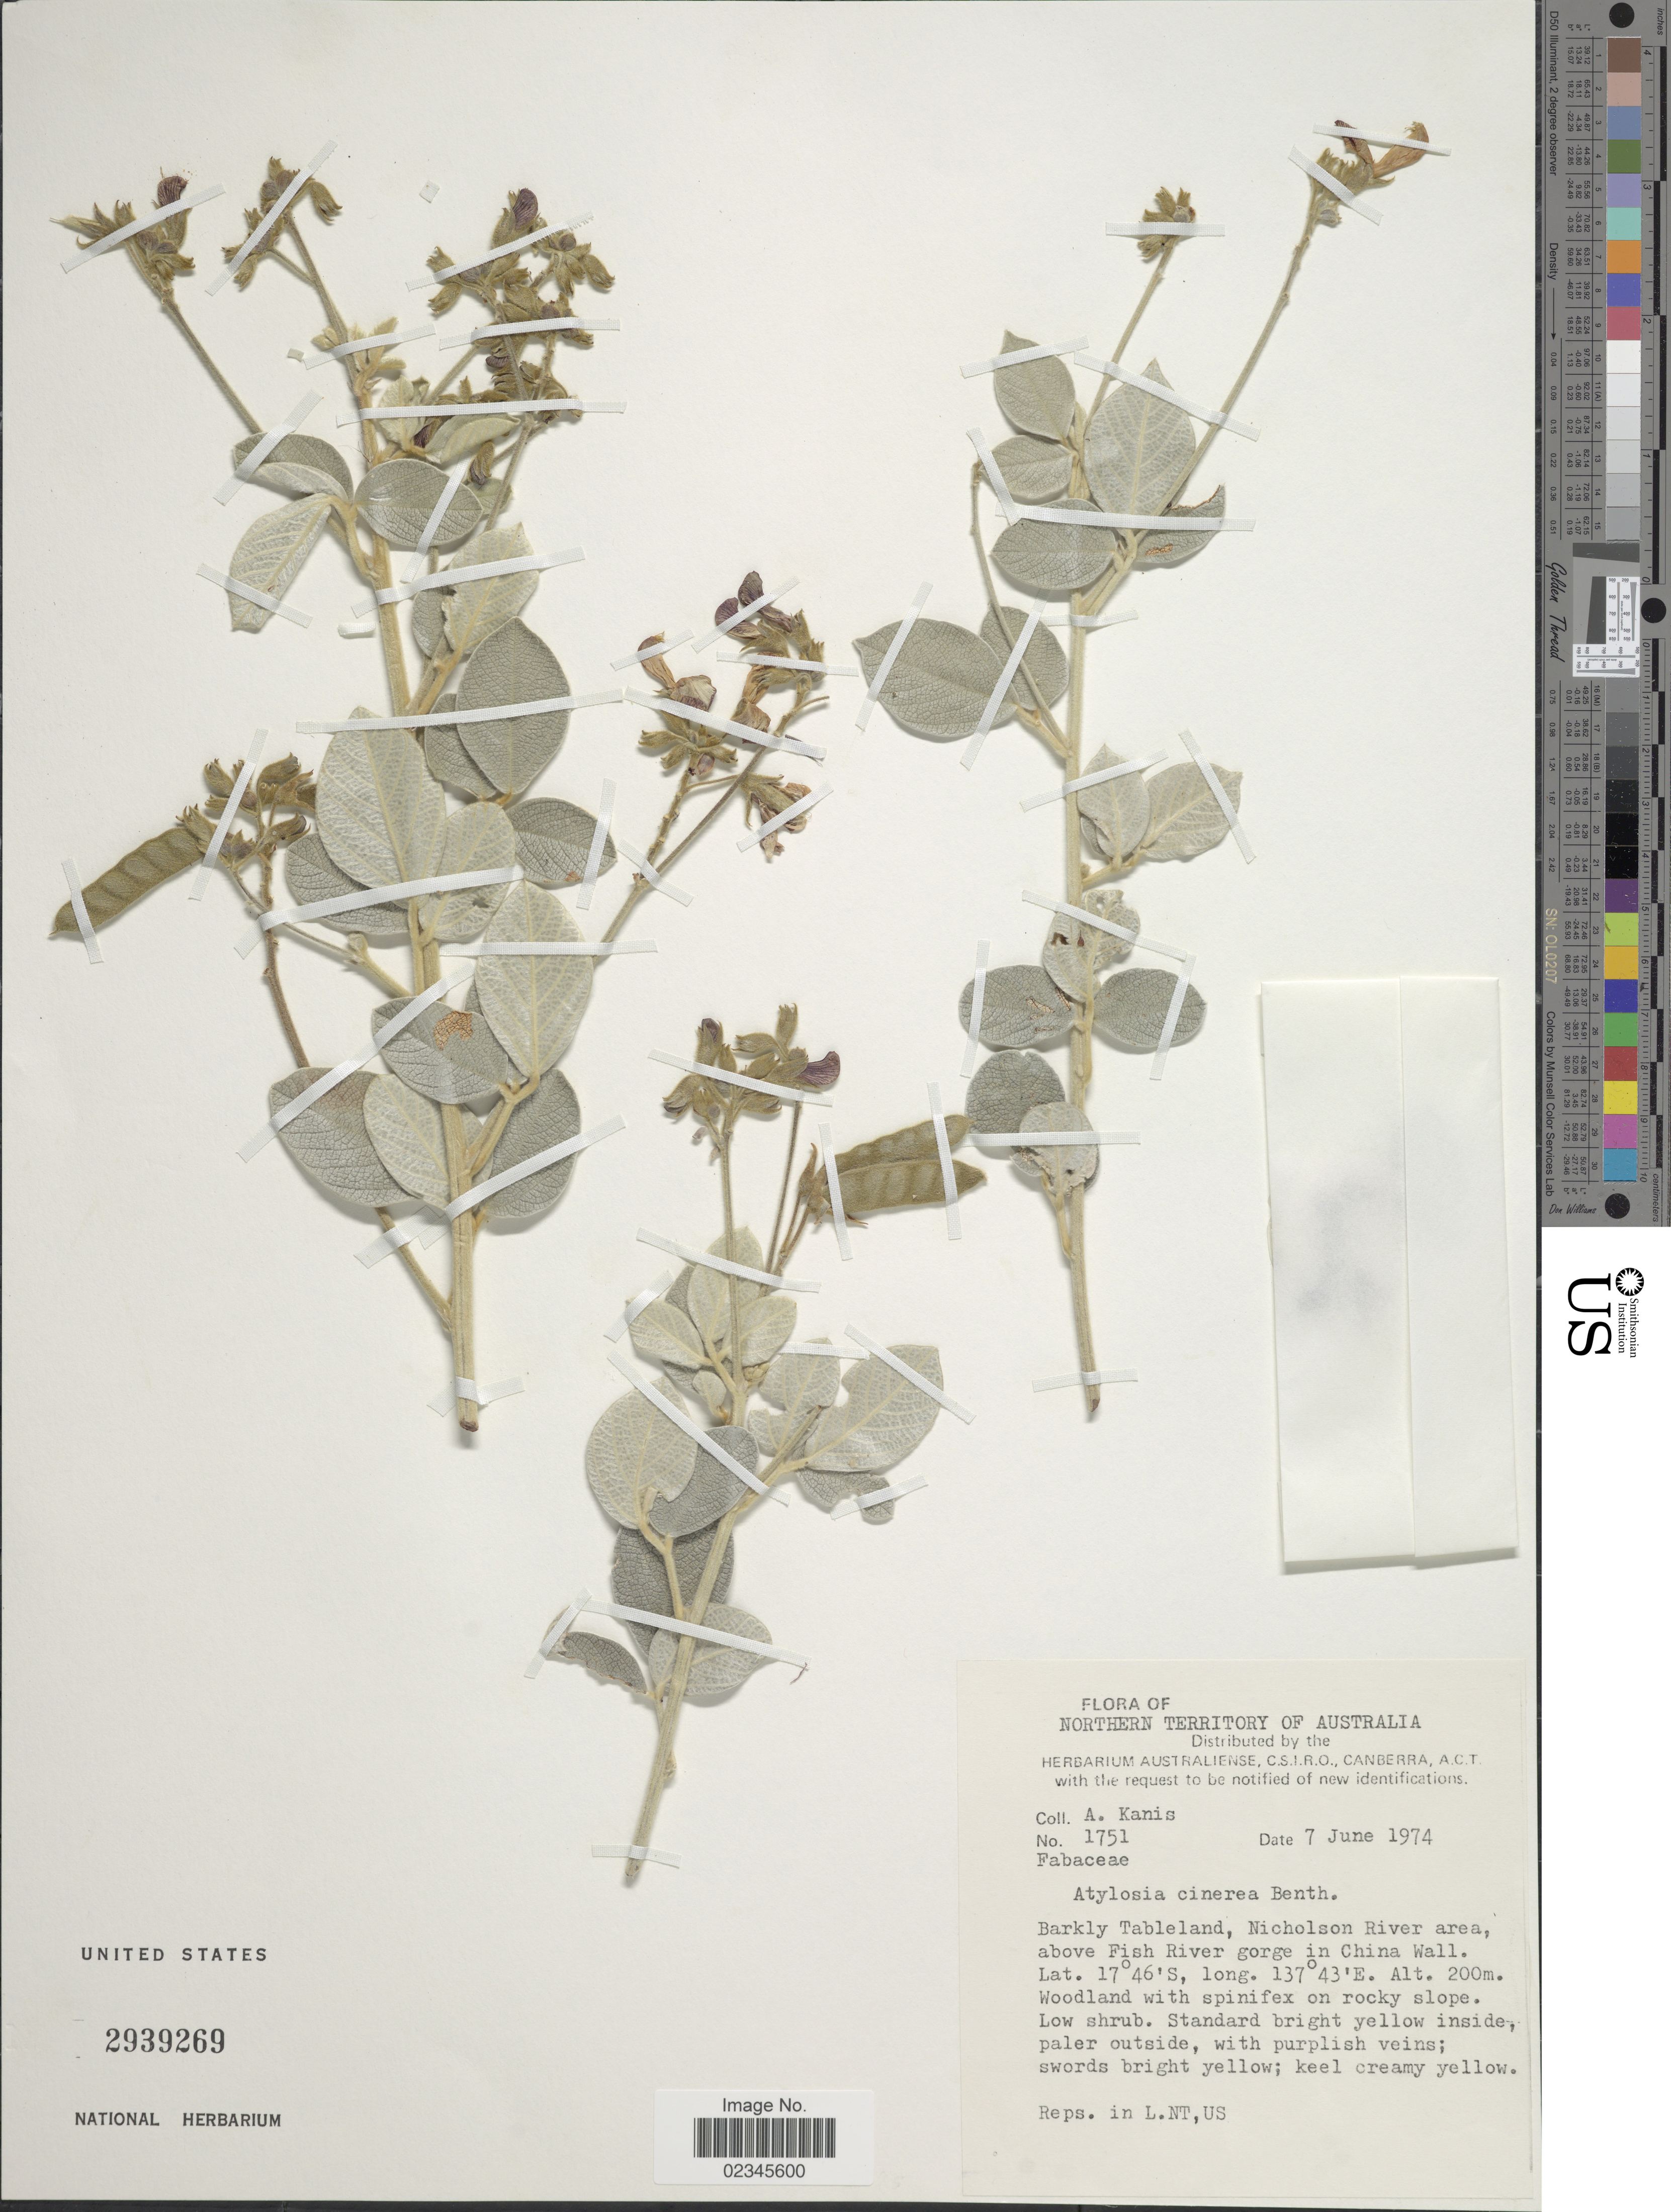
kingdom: Plantae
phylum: Tracheophyta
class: Magnoliopsida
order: Fabales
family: Fabaceae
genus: Cajanus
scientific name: Cajanus cinereus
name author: (F. Muell. ex Benth.) F. Muell.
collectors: A. Kanis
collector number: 1751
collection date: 1974-06-07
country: Australia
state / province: Northern Territory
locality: Barkly Tableland, Nicholson River area, above Fish River gorge in China Wall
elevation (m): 200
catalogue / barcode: US 2939269